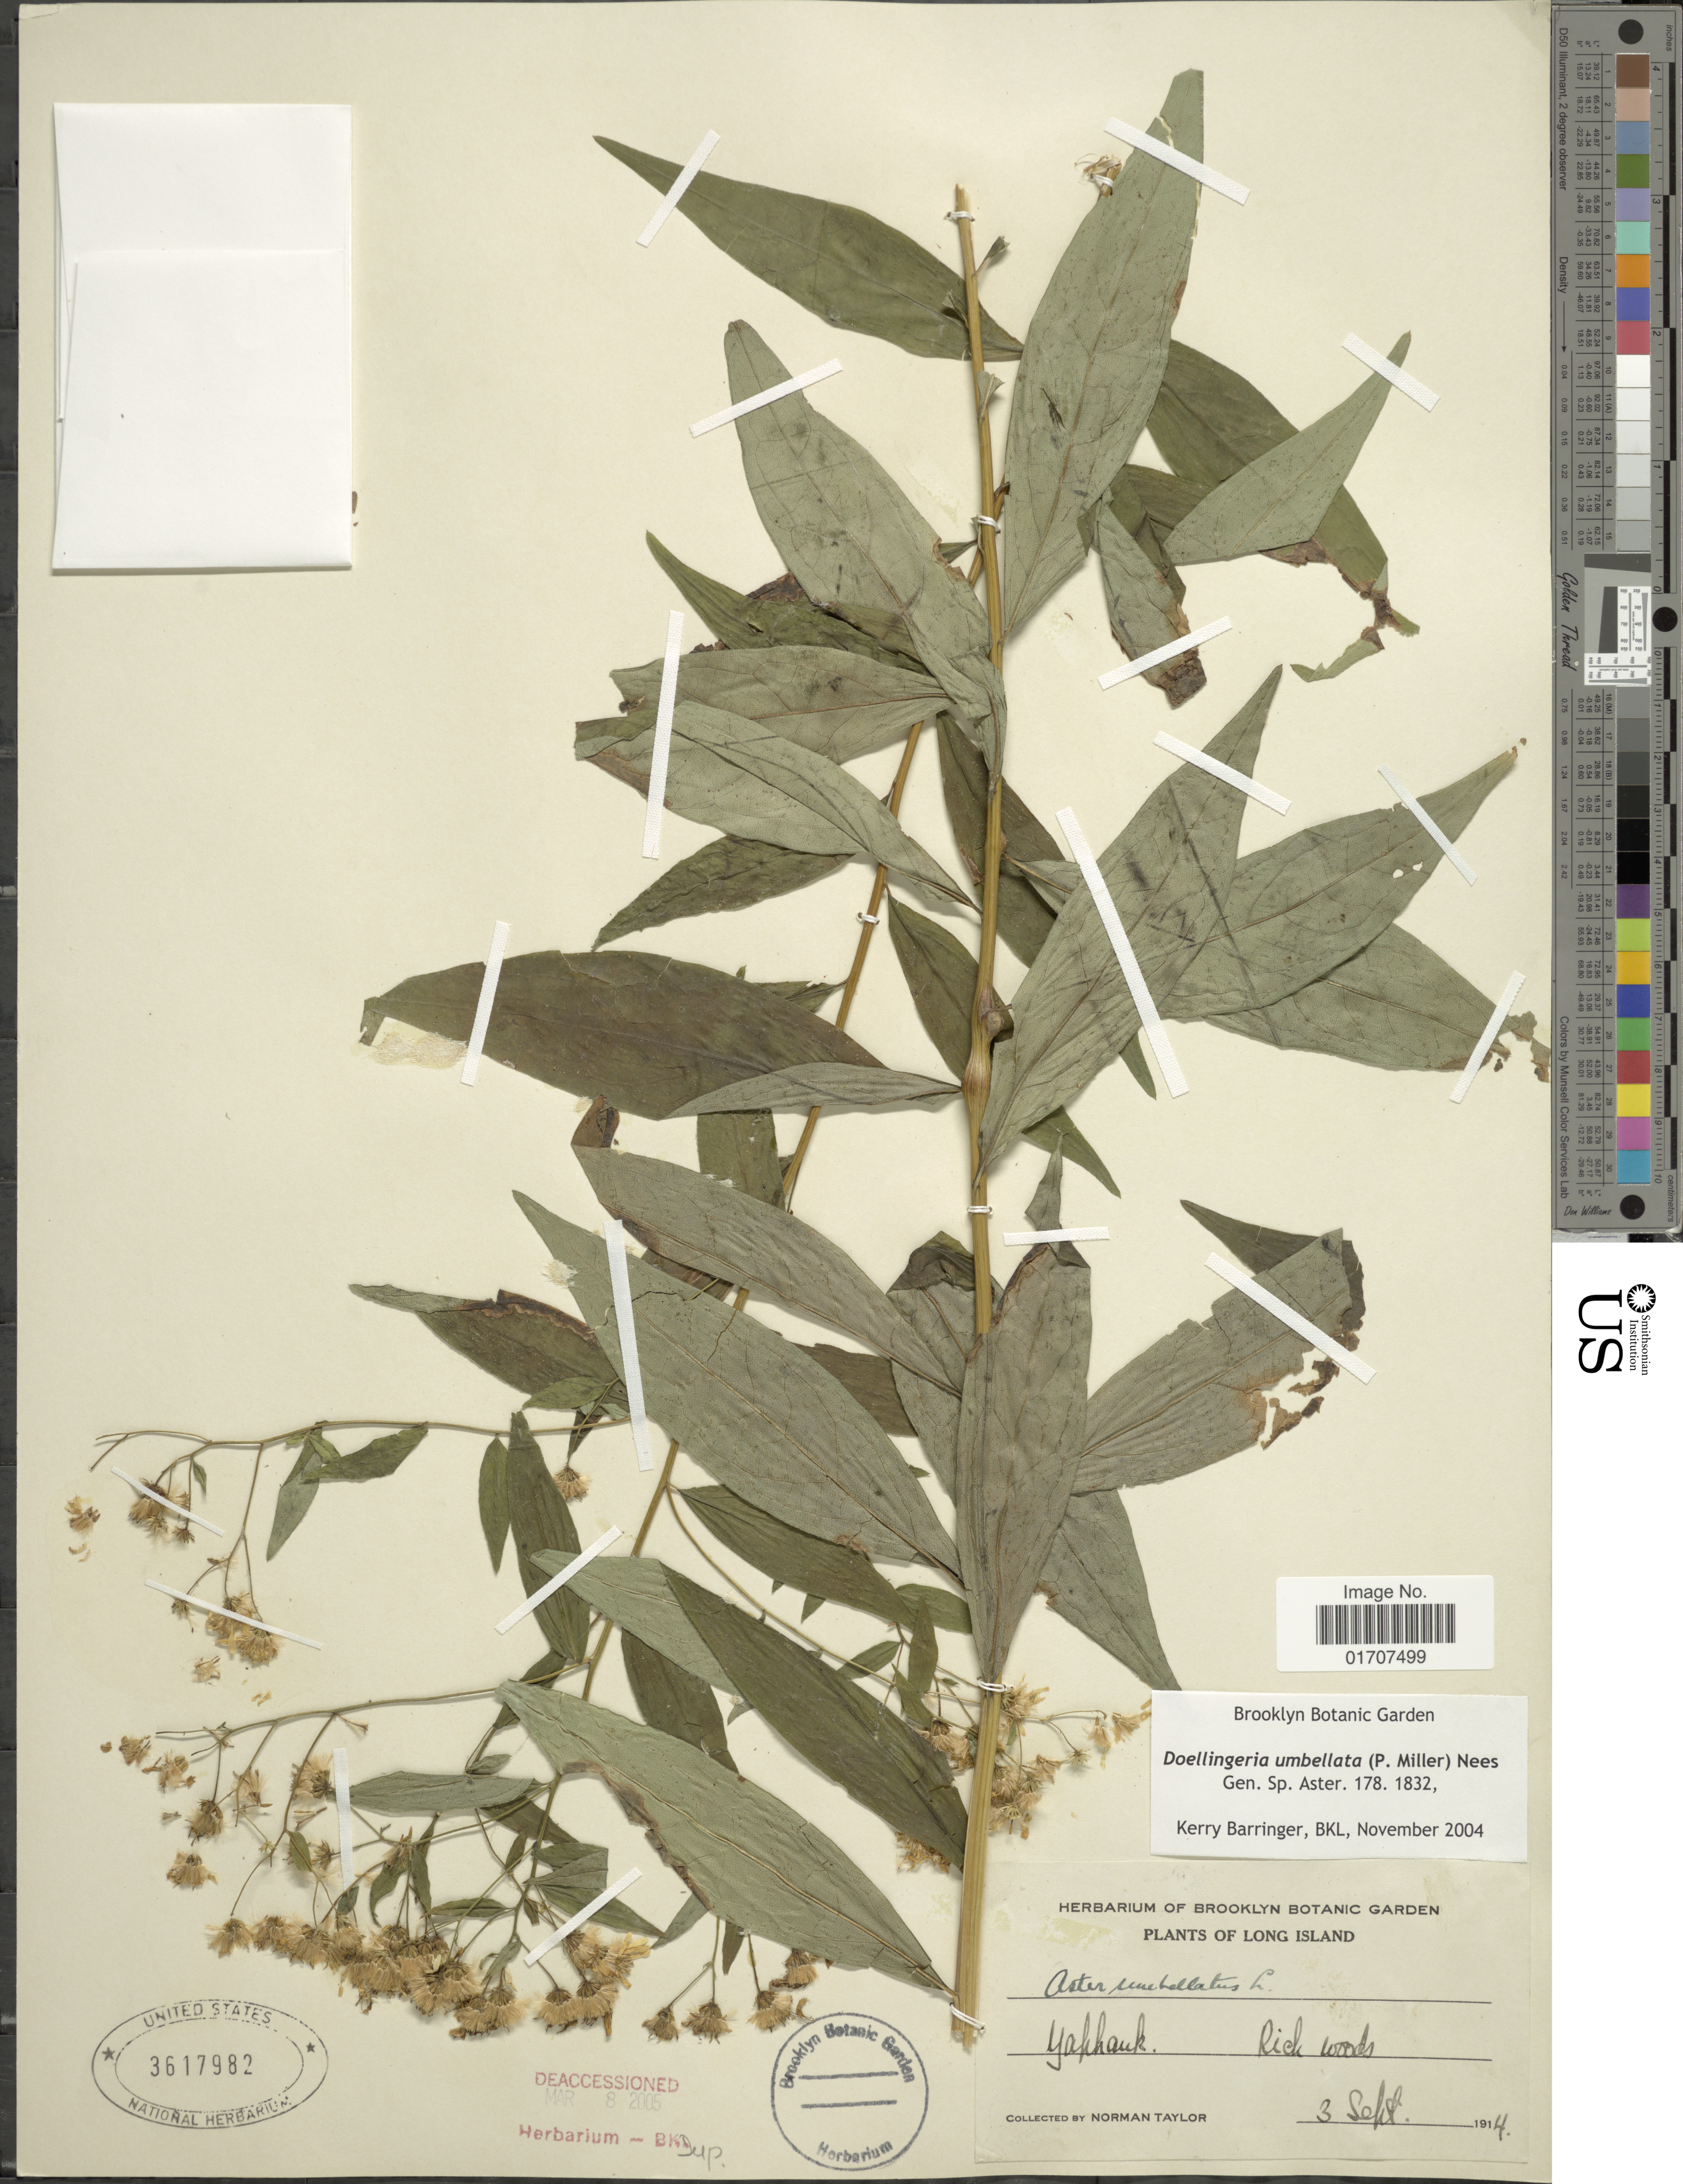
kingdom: Plantae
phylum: Tracheophyta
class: Magnoliopsida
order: Asterales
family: Asteraceae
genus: Doellingeria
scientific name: Doellingeria umbellata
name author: (Mill.) Nees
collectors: N. Taylor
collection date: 1914-09-03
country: United States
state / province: New York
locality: Long Island, Yakhauk, Rich woods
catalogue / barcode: US 3617982